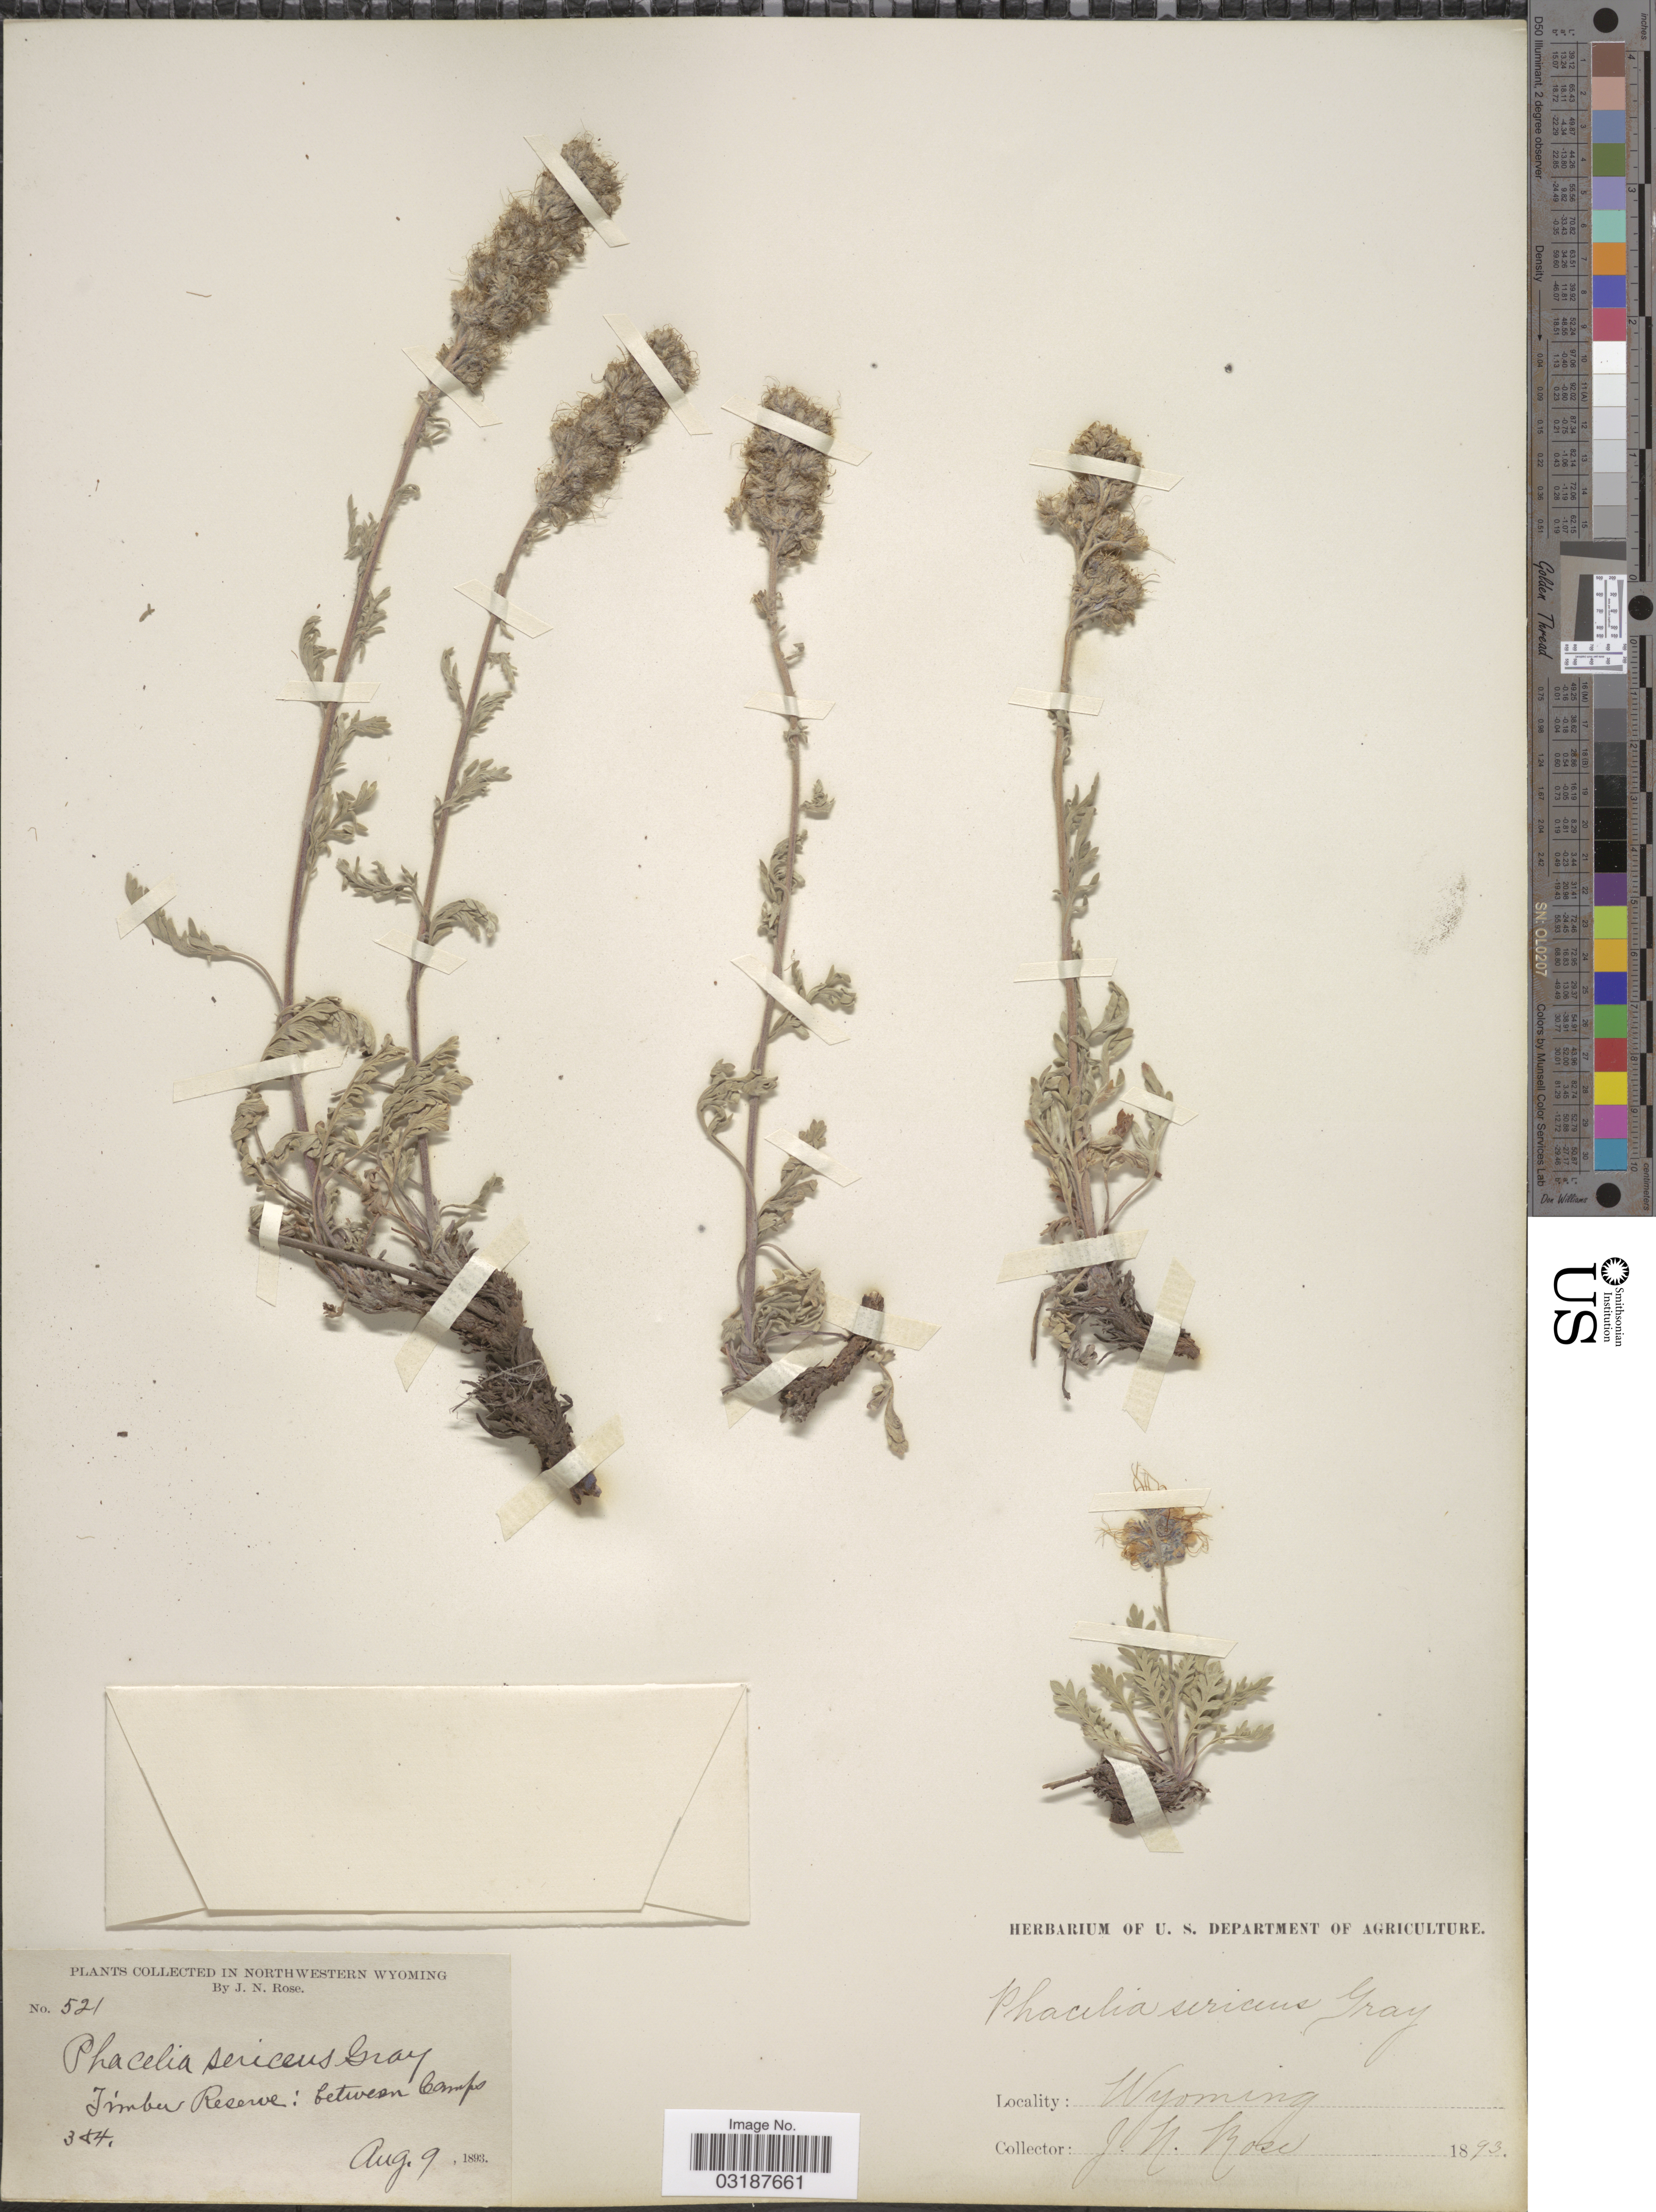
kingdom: Plantae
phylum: Tracheophyta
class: Magnoliopsida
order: Boraginales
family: Hydrophyllaceae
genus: Phacelia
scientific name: Phacelia sericea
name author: (Graham) A. Gray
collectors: J. N. Rose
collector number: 521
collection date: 1893-08-09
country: United States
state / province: Wyoming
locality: Northwestern Wyoming. Timber Reserve: between Camps 3&4.